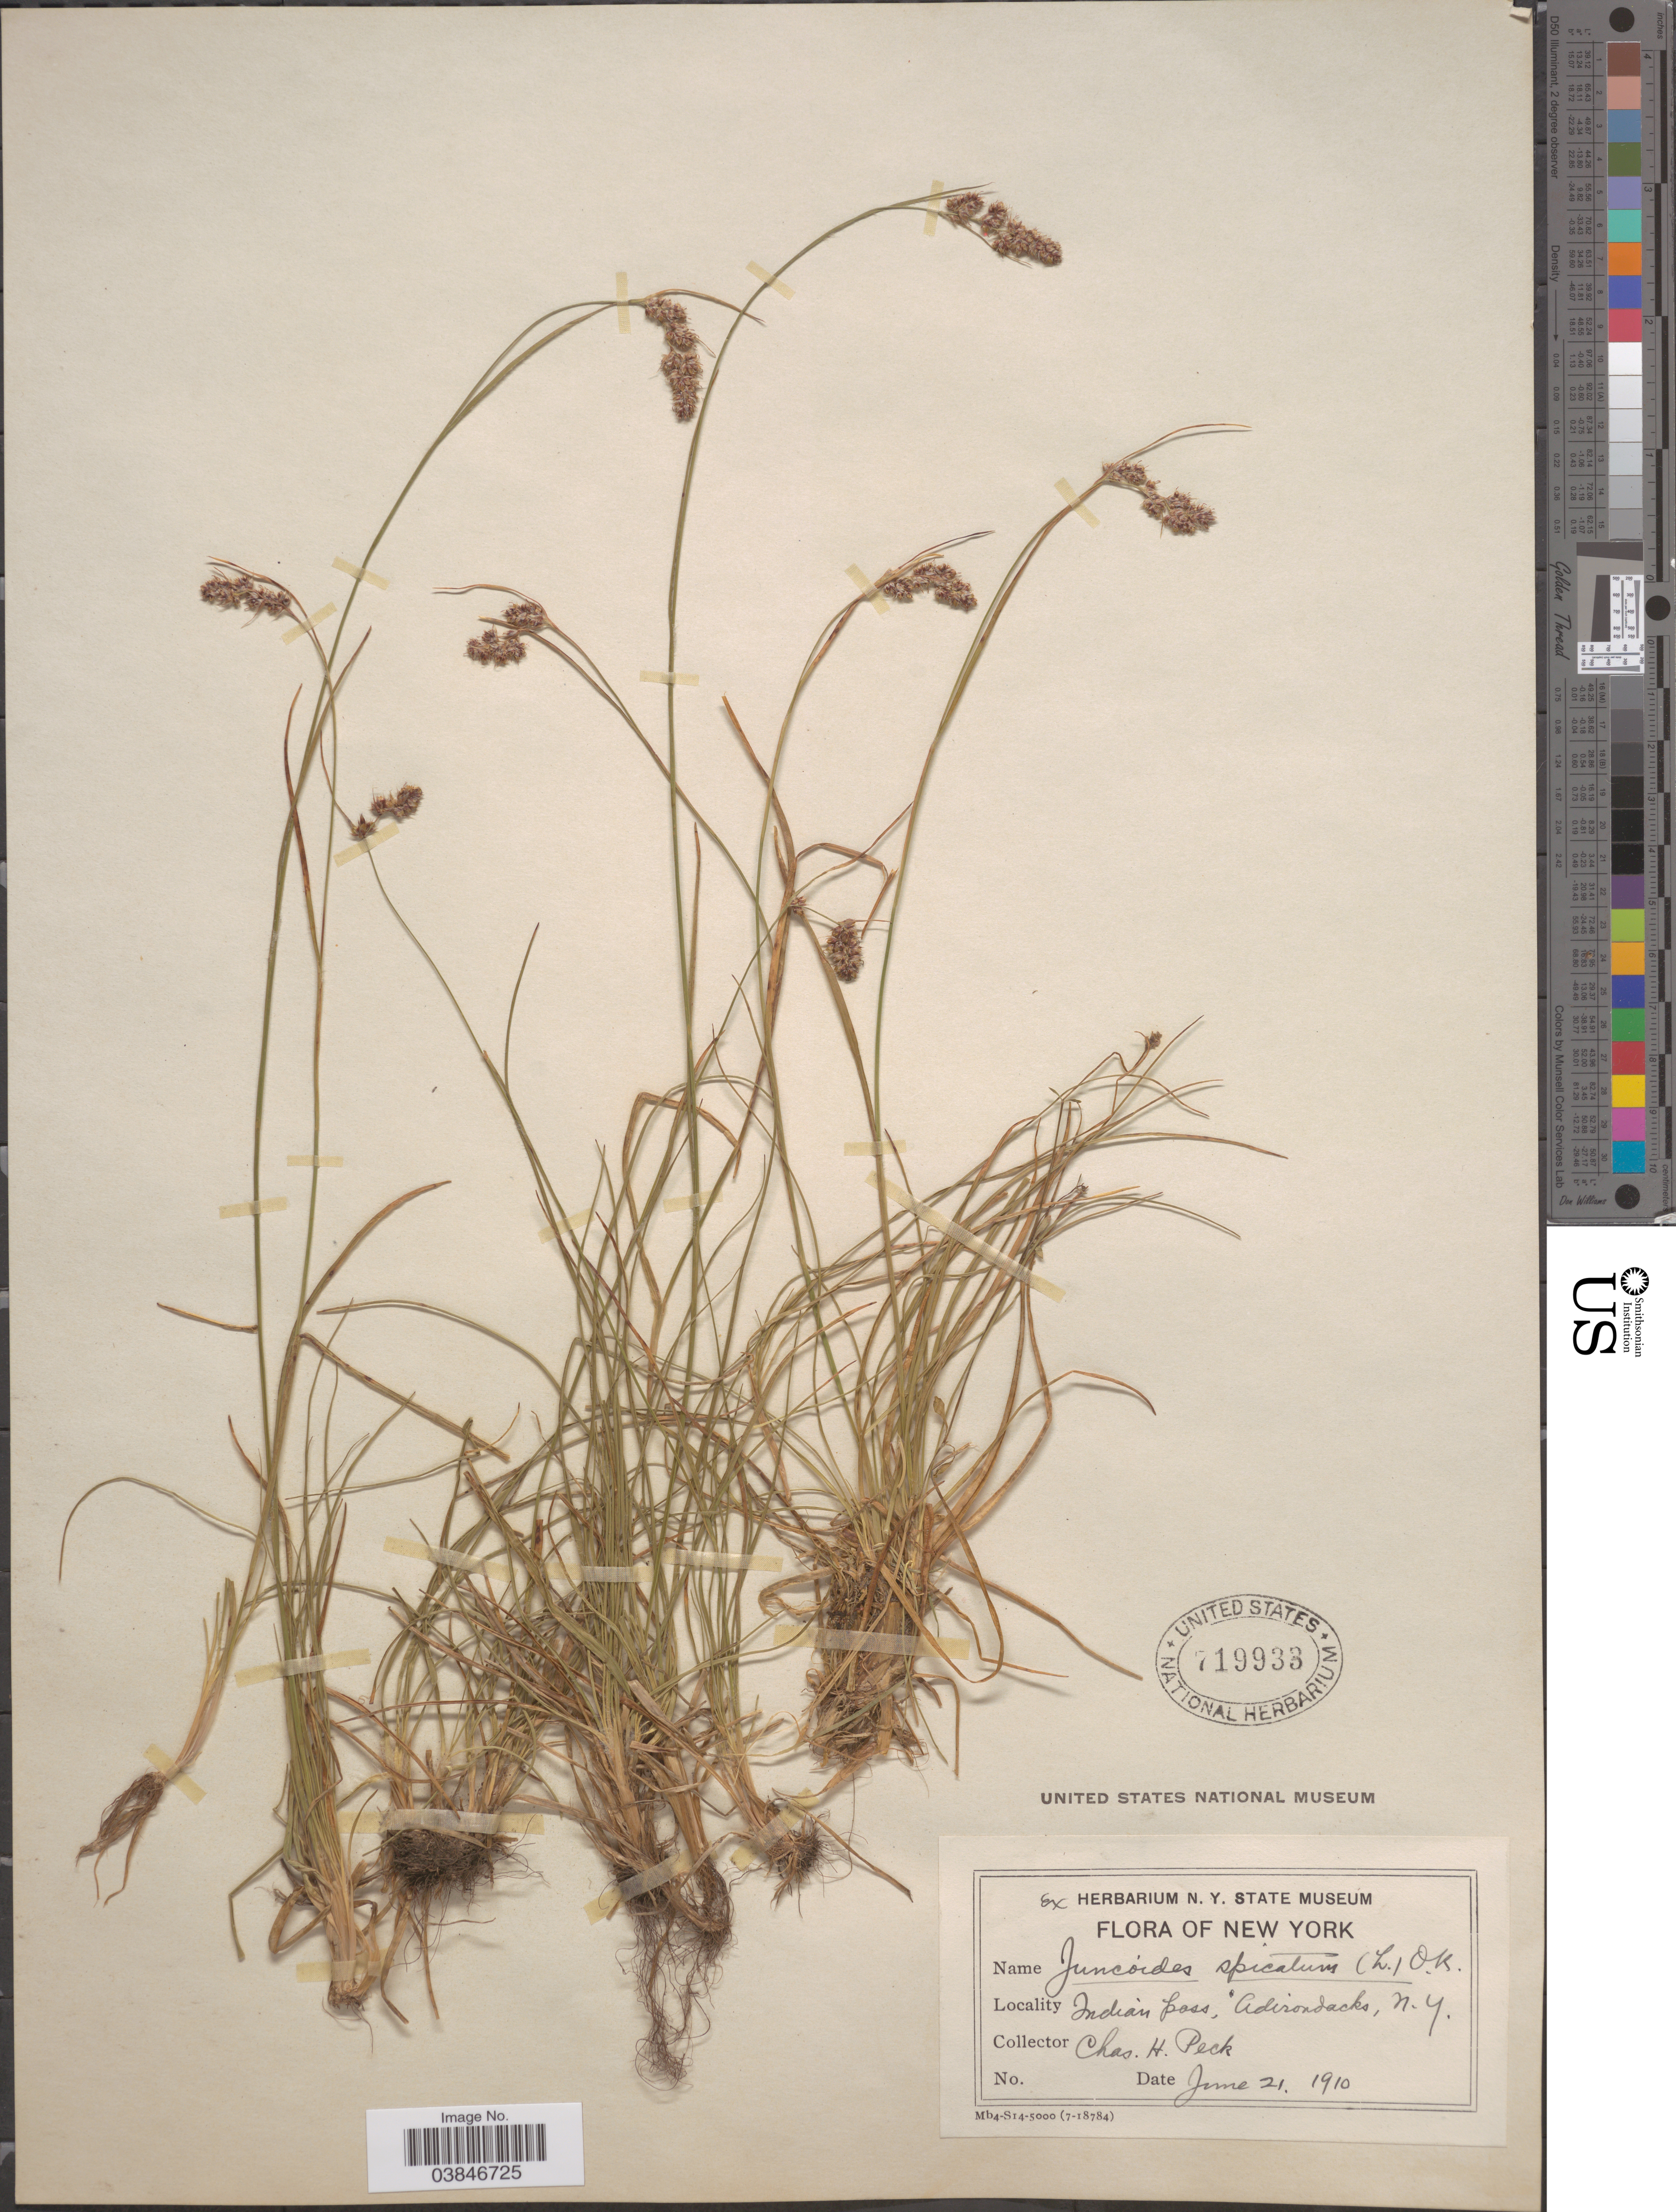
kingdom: Plantae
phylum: Tracheophyta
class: Liliopsida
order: Poales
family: Juncaceae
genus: Luzula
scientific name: Luzula spicata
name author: (L.) DC.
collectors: C. H. Peck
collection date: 1910-06-21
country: United States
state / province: New York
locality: Indian Pass, Adirondacks.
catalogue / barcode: US 719933